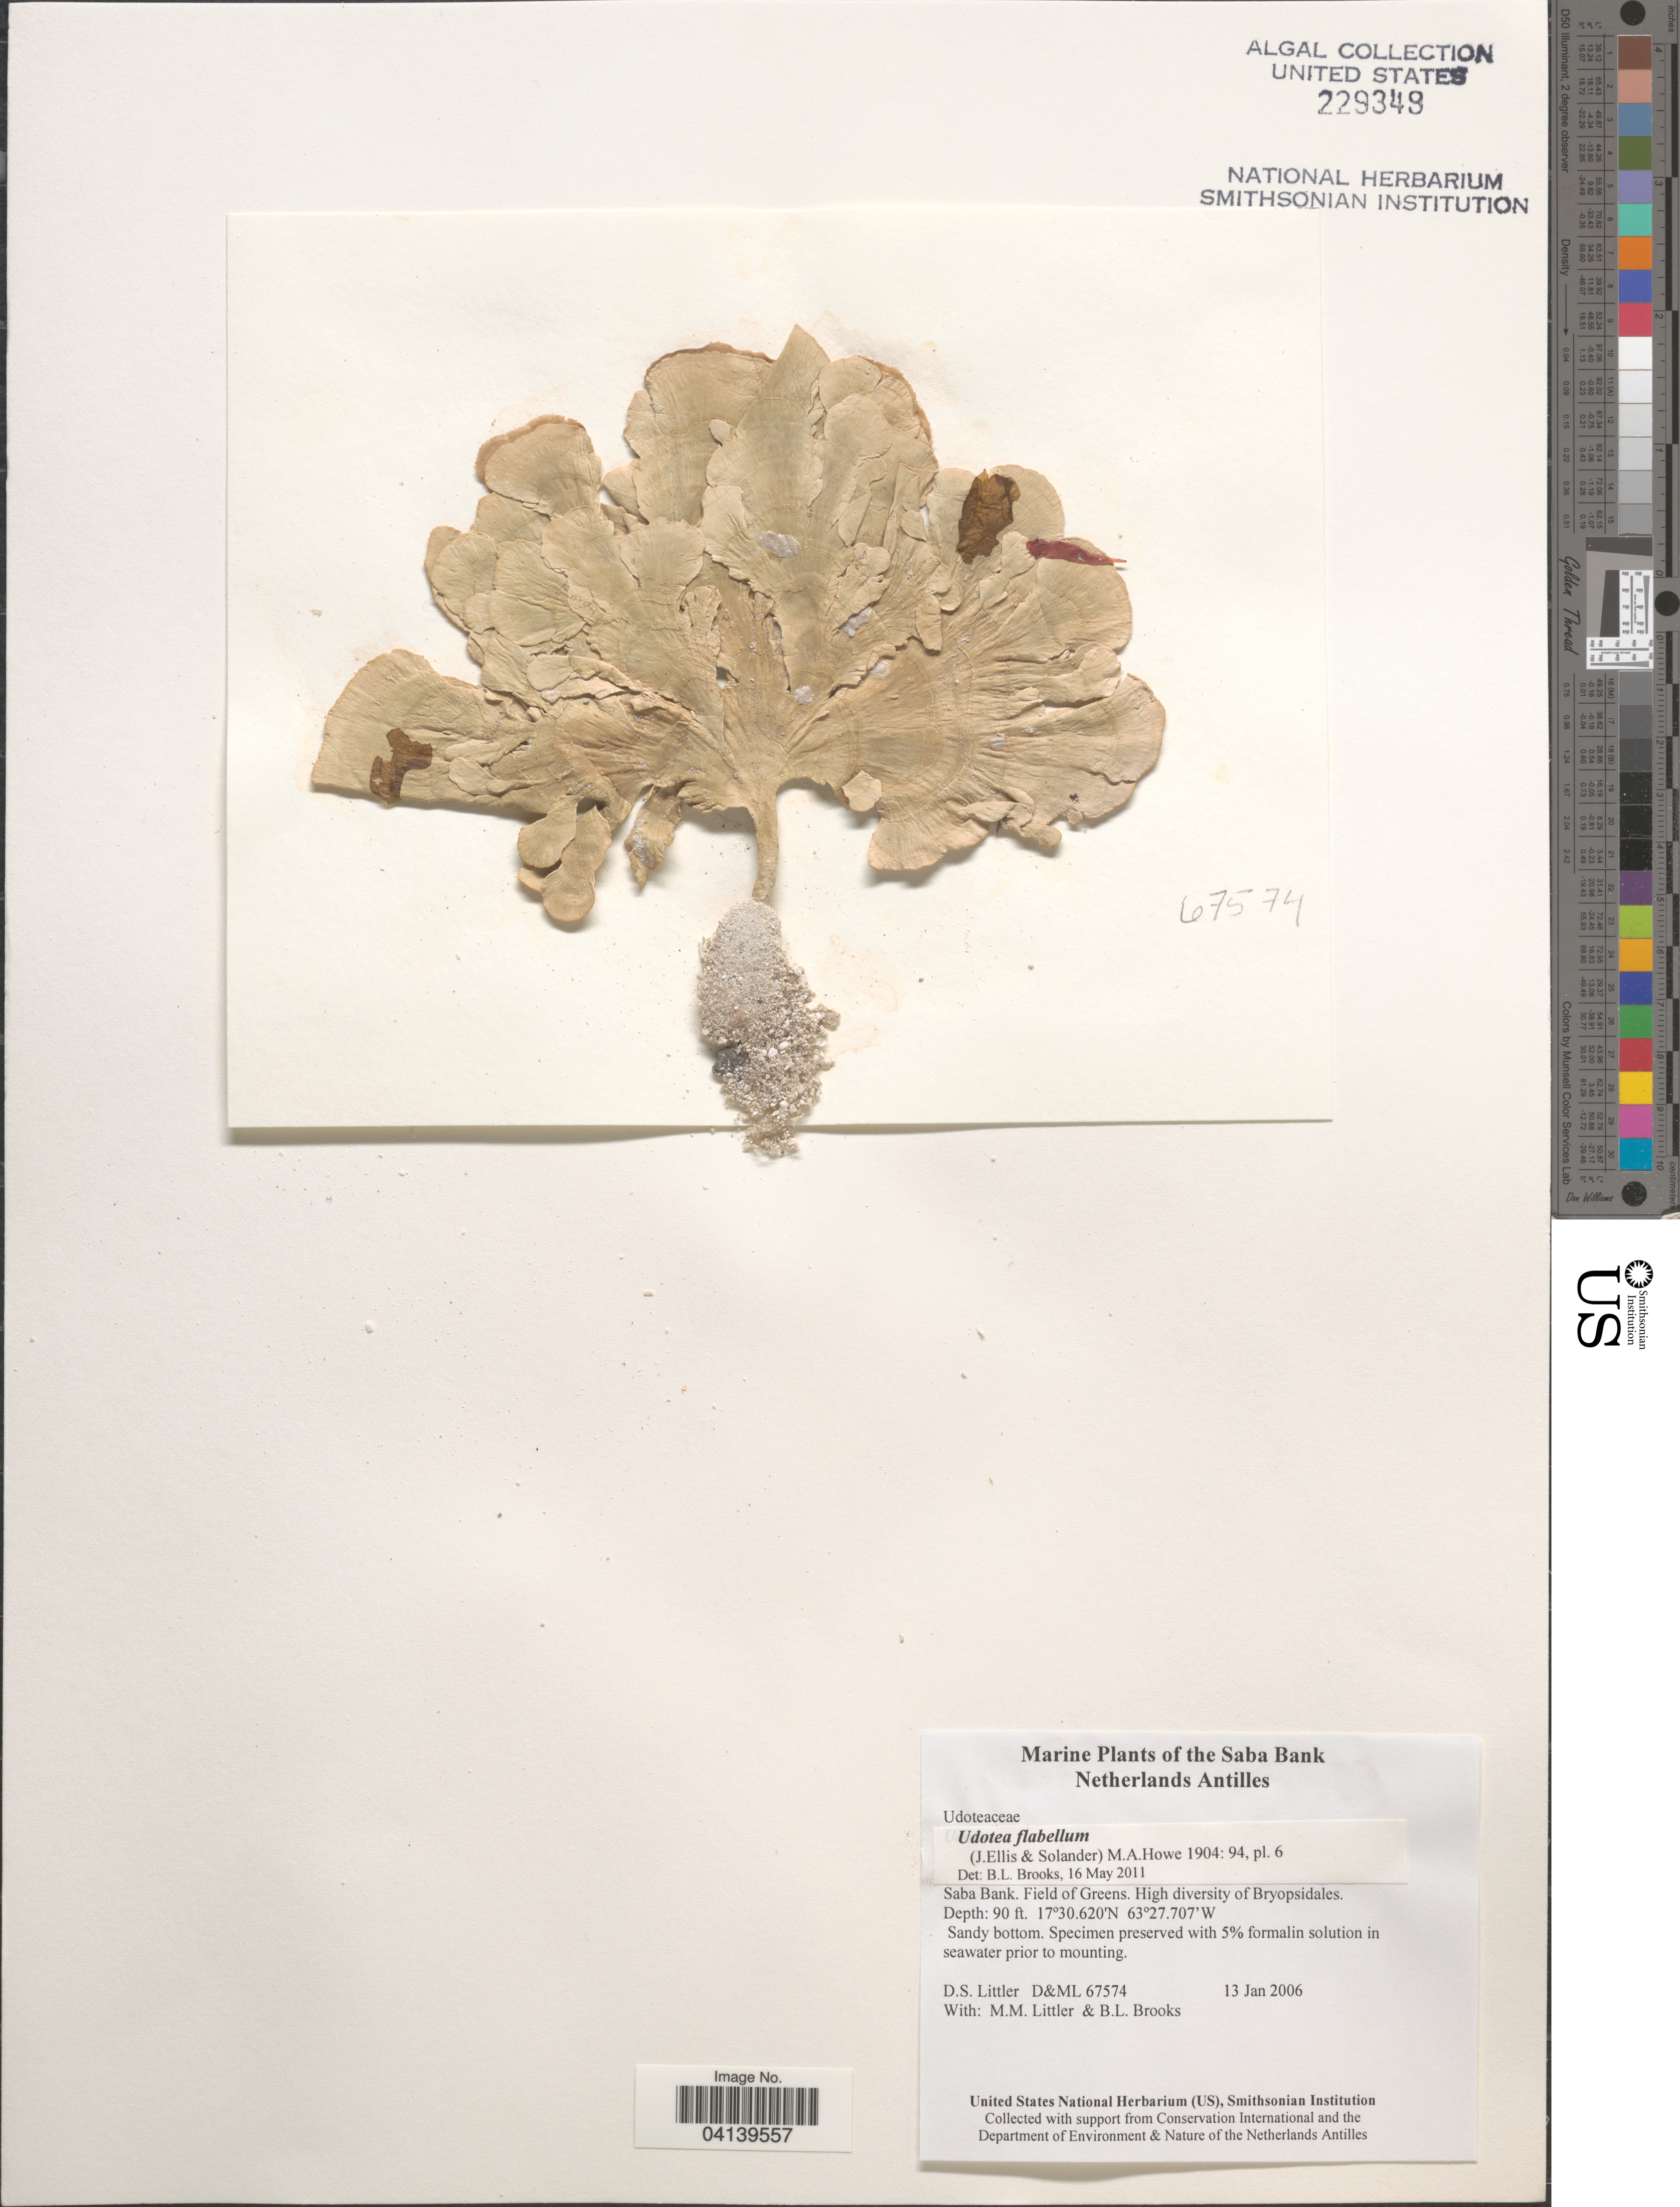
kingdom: Plantae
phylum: Chlorophyta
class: Ulvophyceae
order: Bryopsidales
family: Udoteaceae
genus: Udotea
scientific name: Udotea flabellum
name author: (J. Ellis & Sol.) M. Howe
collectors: D. S. Littler & B. Brooks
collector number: D&ML67574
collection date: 2006-01-13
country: Netherlands Antilles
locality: Saba Bank. Field of Greens.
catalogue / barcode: US 229349